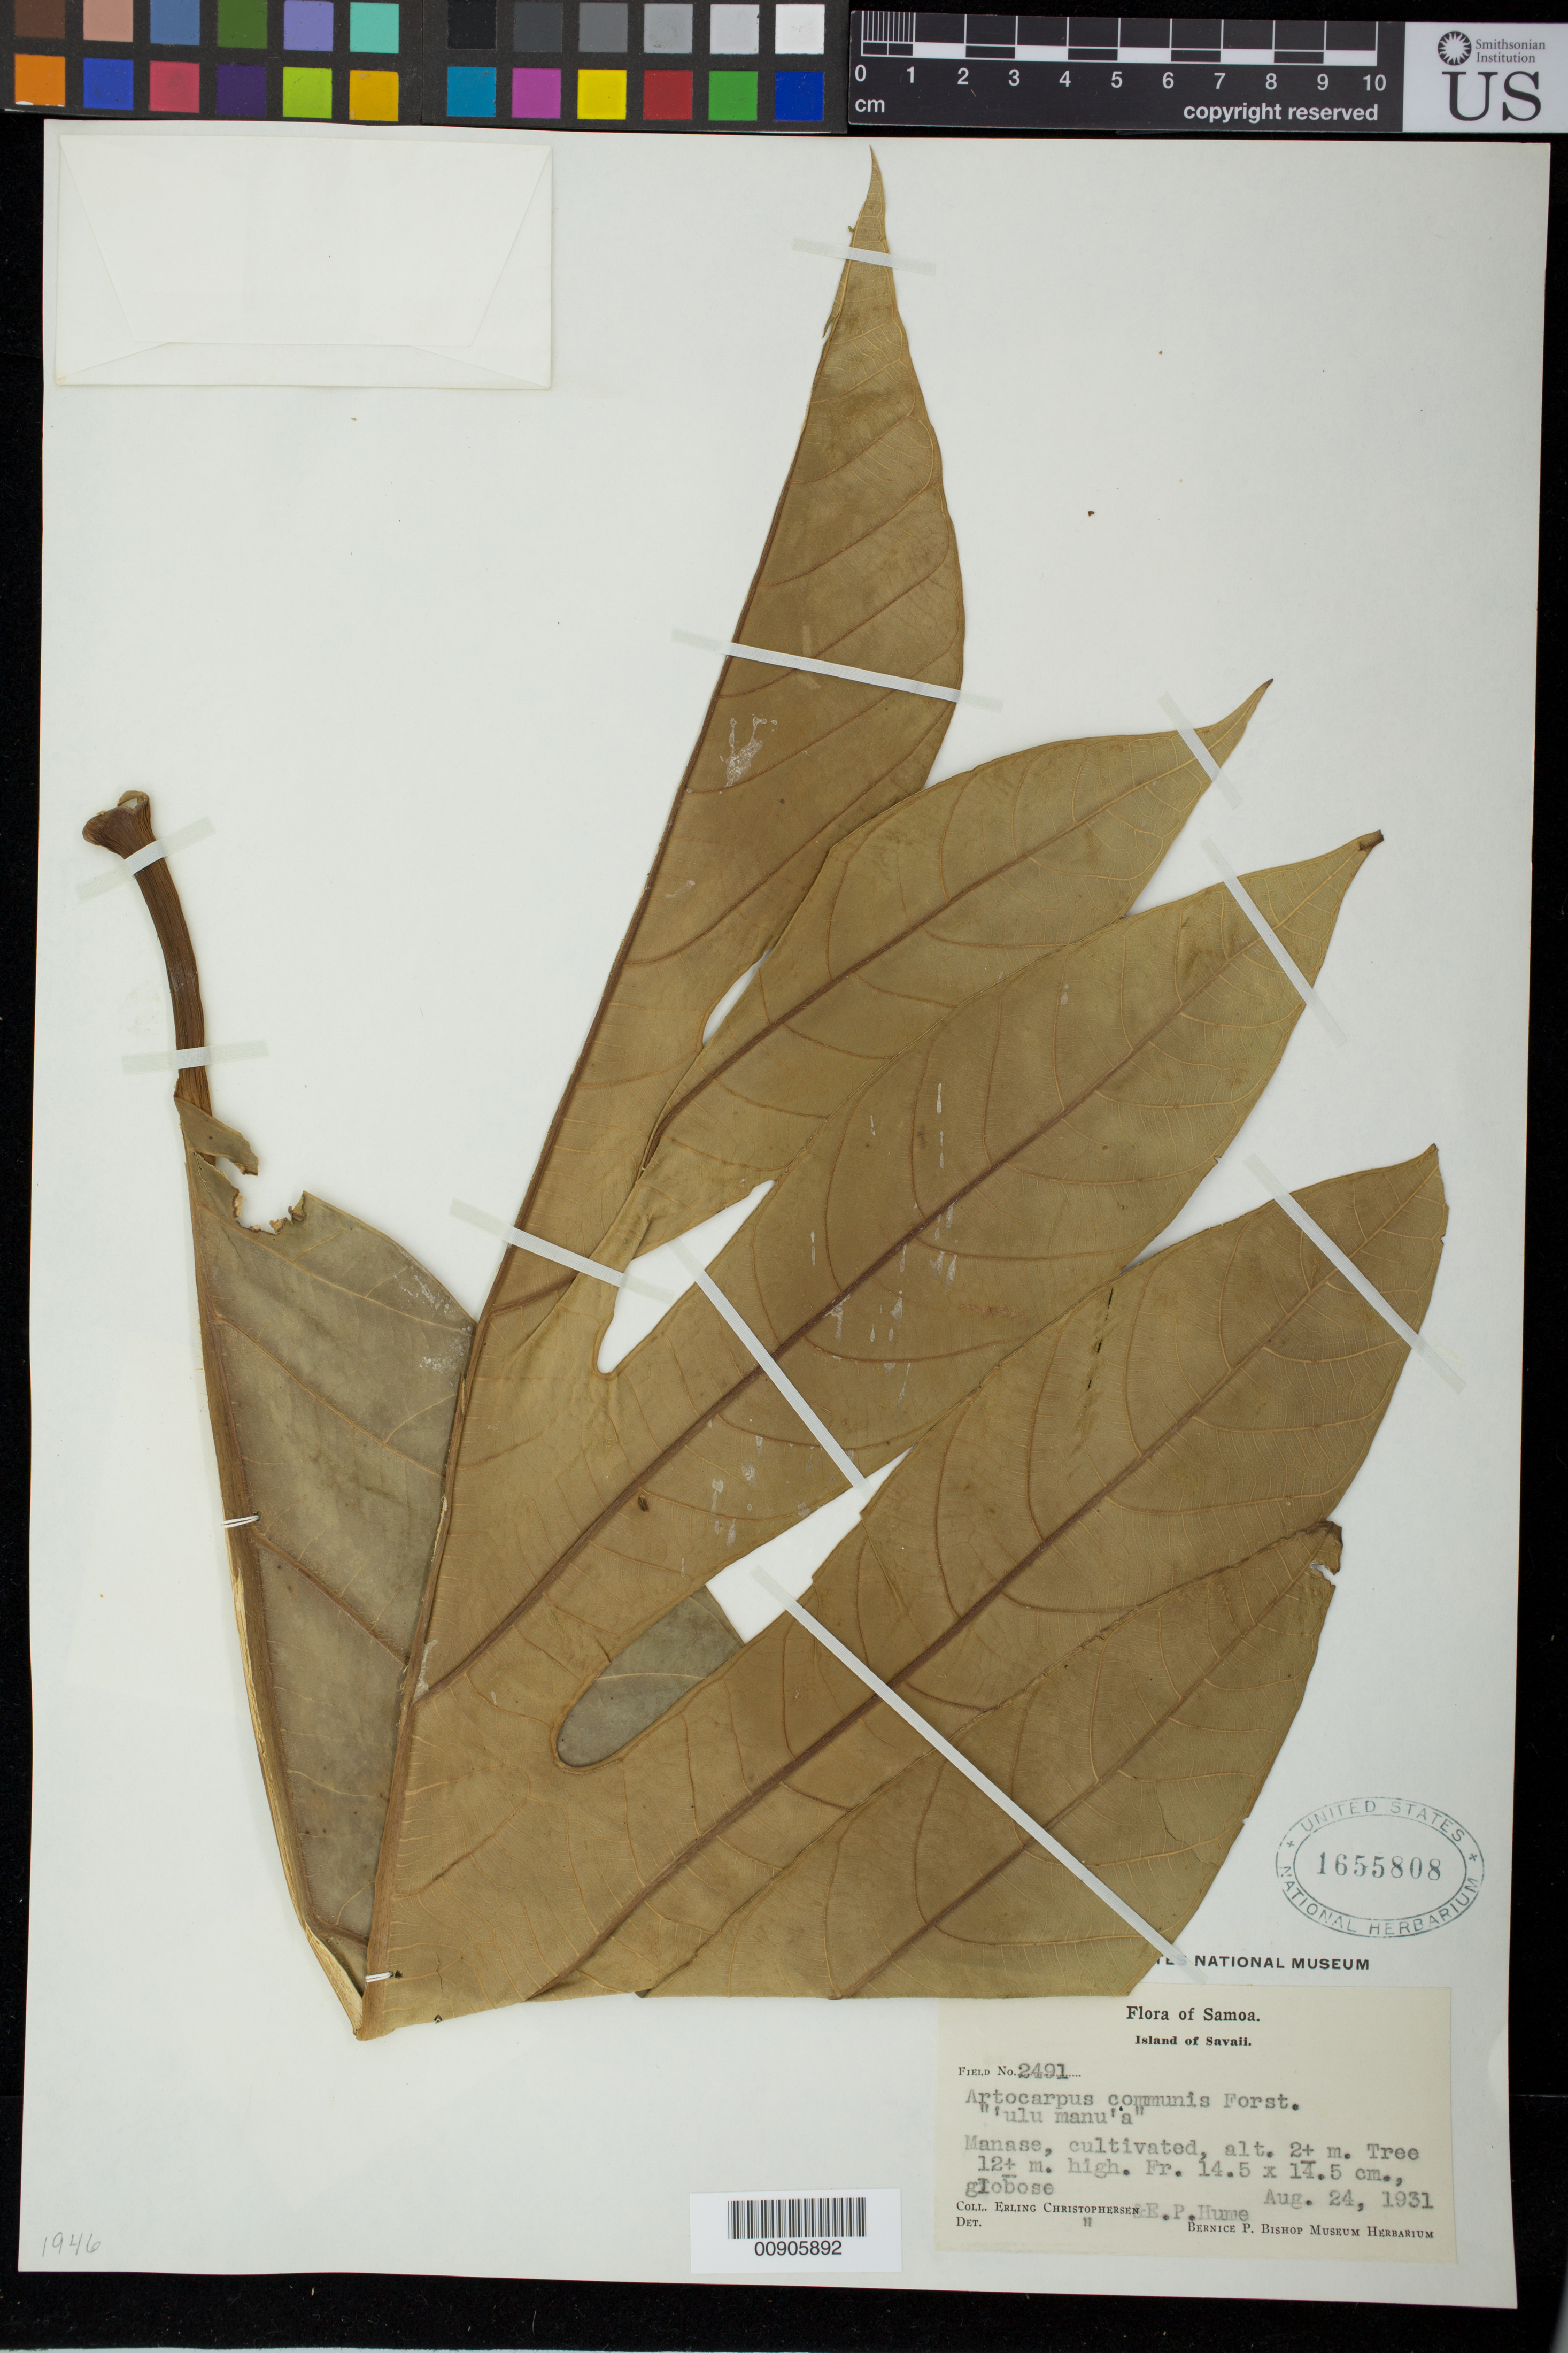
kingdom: Plantae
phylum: Tracheophyta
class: Magnoliopsida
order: Rosales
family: Moraceae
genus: Artocarpus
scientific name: Artocarpus communis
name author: J.R. Forst. & G. Forst.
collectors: E. Christophersen & E. Hume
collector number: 2491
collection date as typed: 24 Aug 1931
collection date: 1931-08-24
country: Samoa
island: Savai'i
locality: Western Samoa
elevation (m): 2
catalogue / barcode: US 1655808